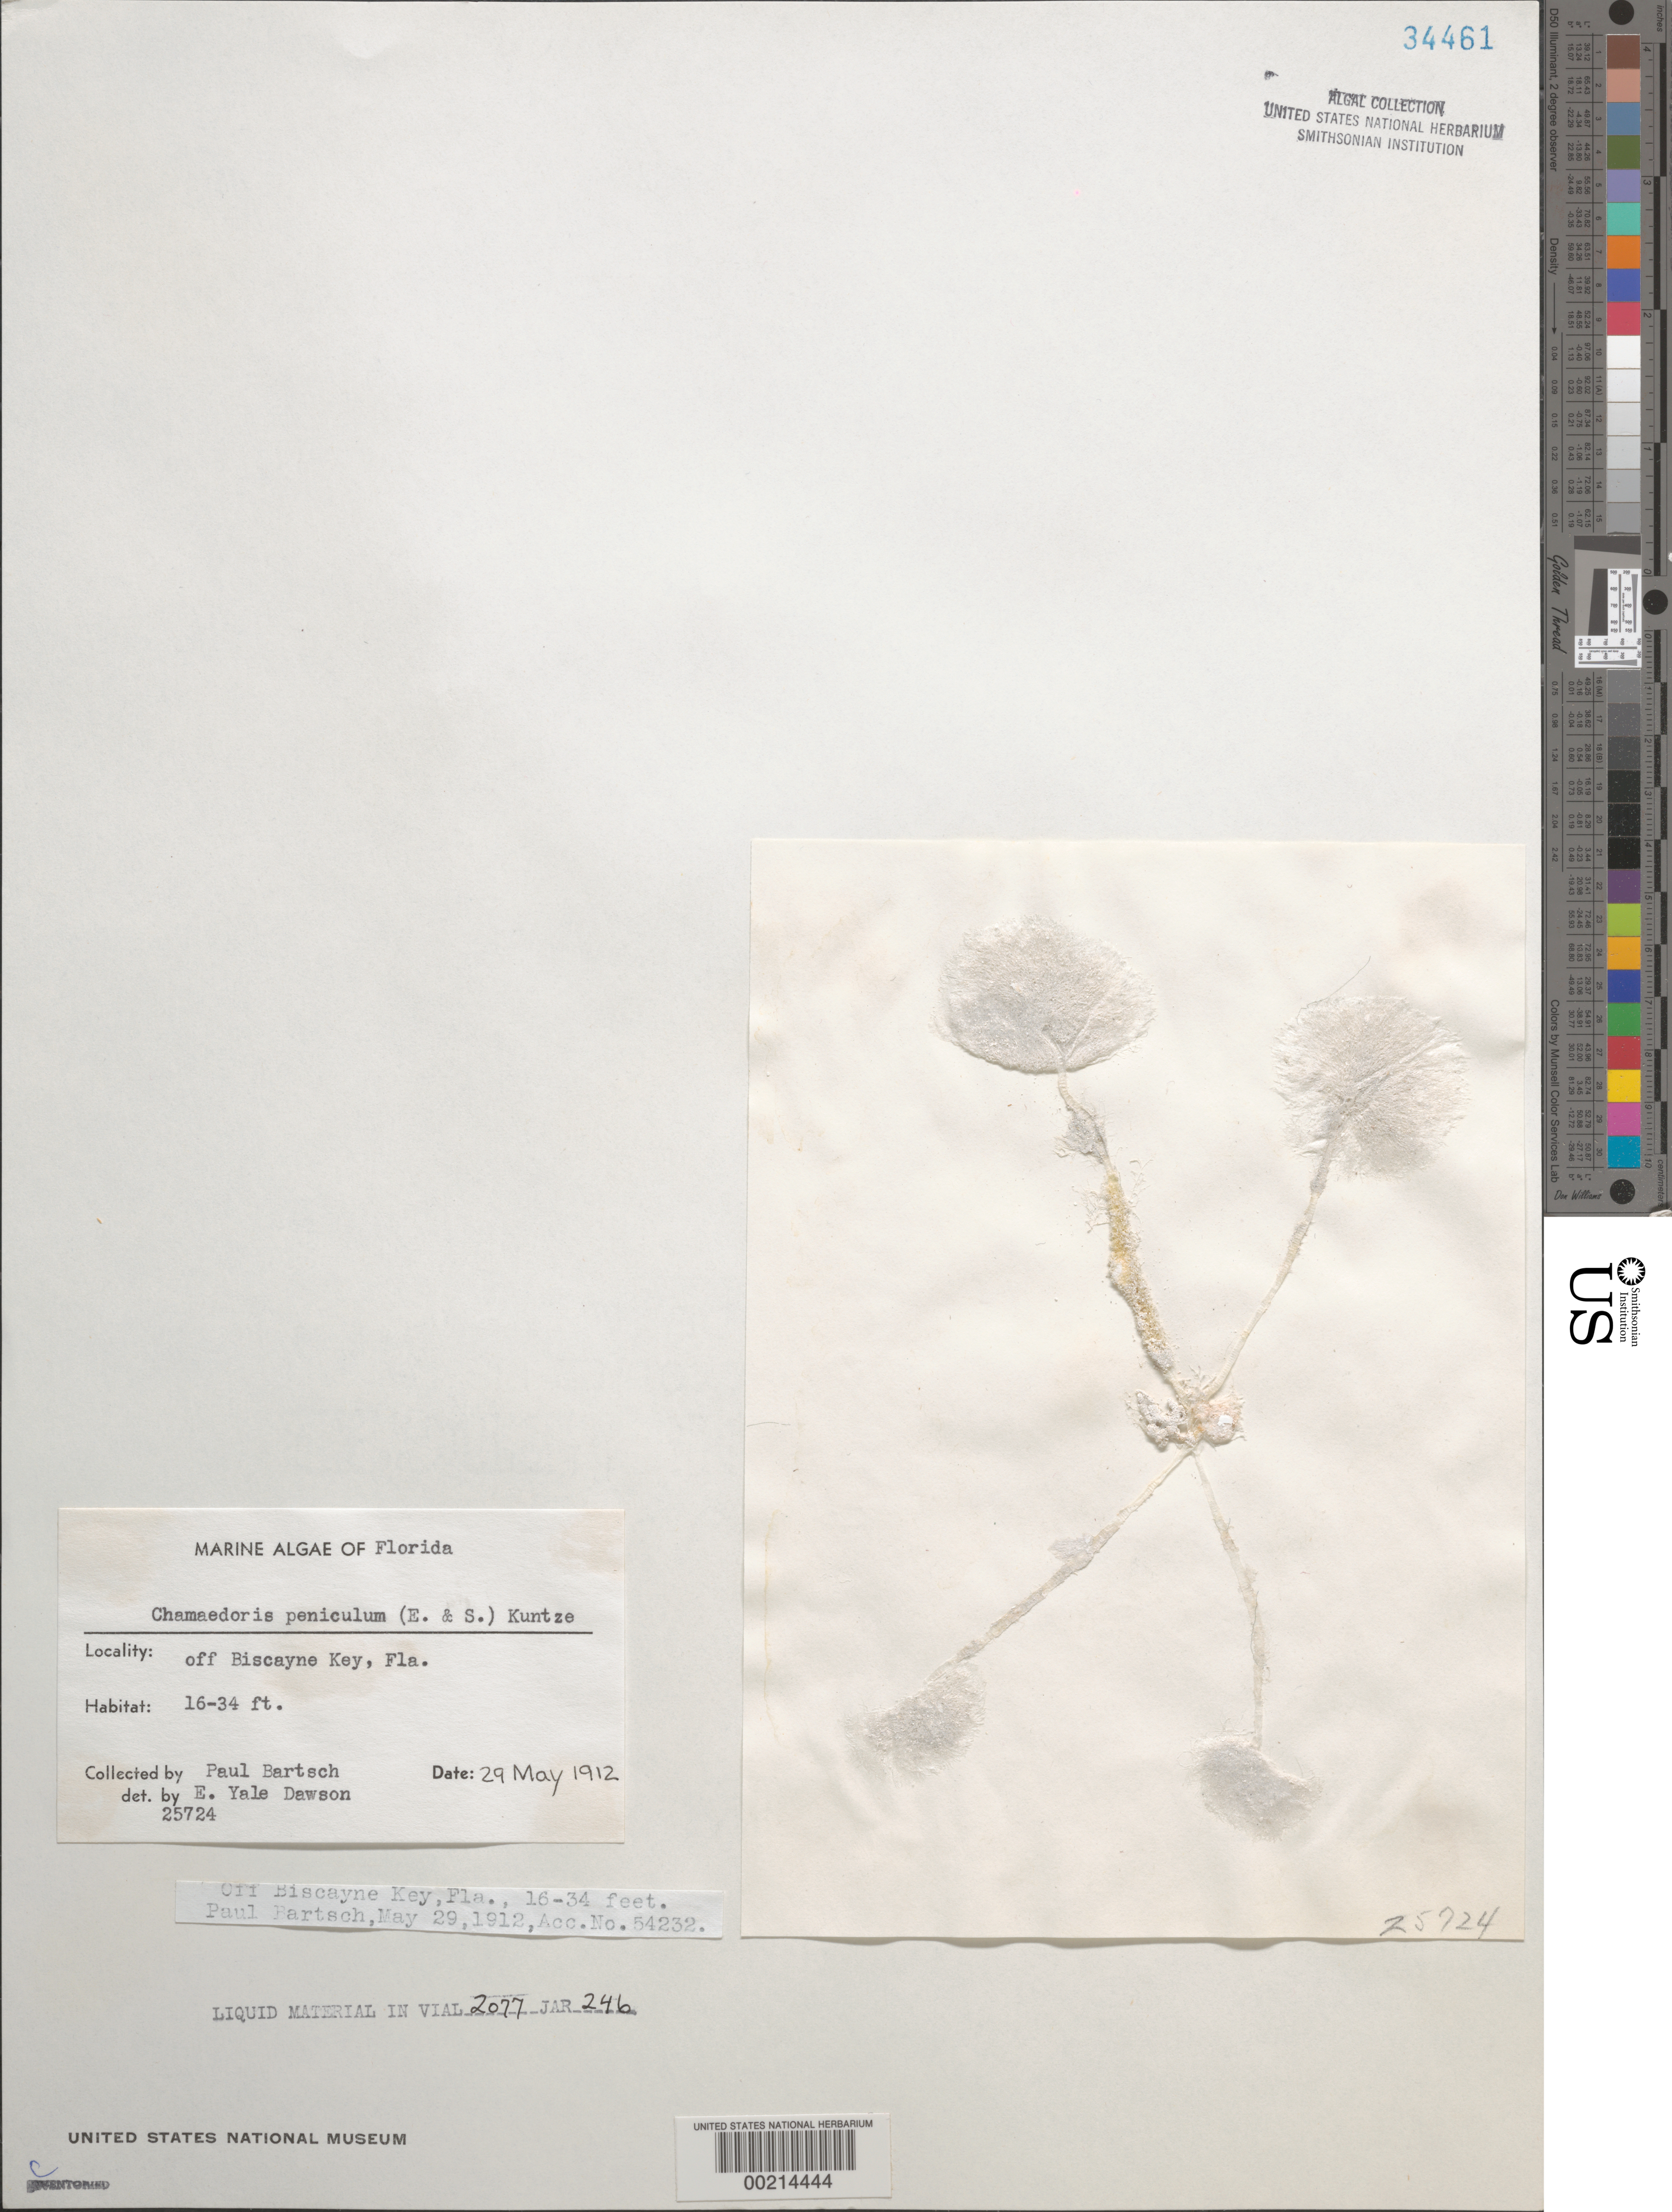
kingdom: Plantae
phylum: Chlorophyta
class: Ulvophyceae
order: Siphonocladales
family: Siphonocladaceae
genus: Chamaedoris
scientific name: Chamaedoris peniculum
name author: (J. Ellis & Sol.) Kuntze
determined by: Dawson, E. Y.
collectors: P. Bartsch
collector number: EYD 25724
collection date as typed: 29 May 1912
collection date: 1912-05-29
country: United States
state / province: Florida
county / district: Miami-Dade County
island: Key Biscayne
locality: Off Key Biscayne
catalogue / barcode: US 34461